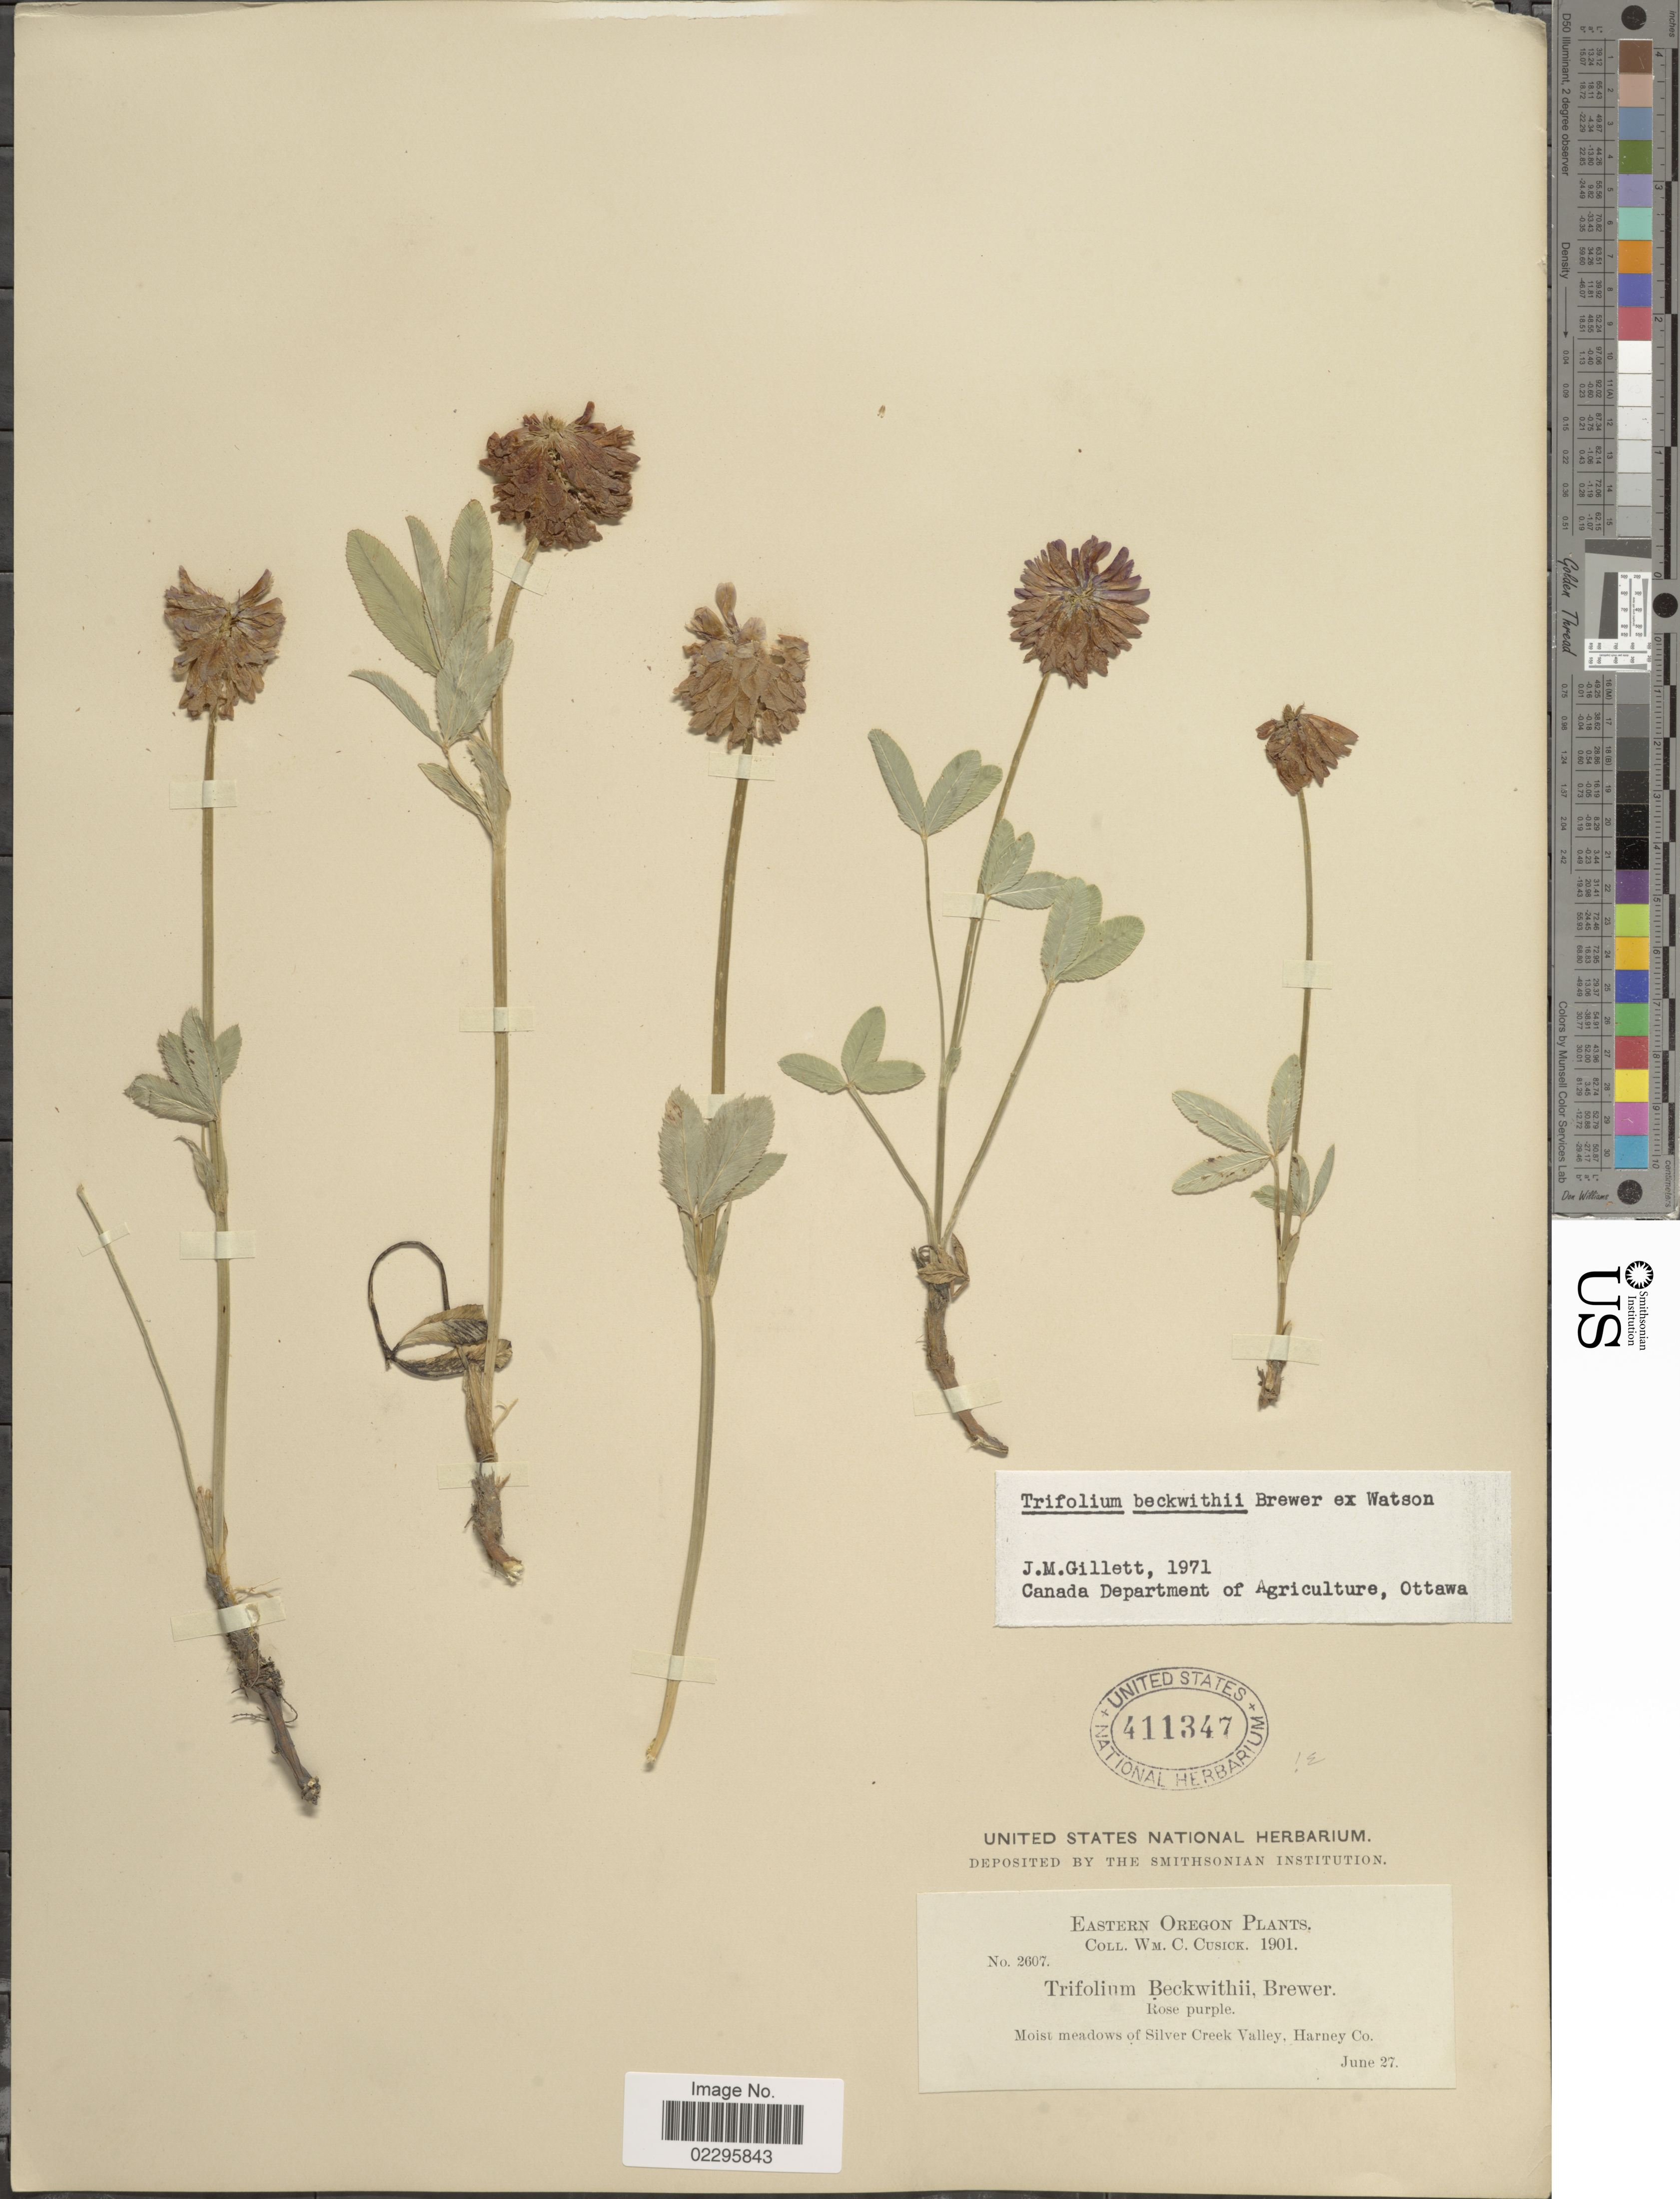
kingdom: Plantae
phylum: Tracheophyta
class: Magnoliopsida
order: Fabales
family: Fabaceae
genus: Trifolium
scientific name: Trifolium beckwithii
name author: S. Watson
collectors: W. C. Cusick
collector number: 2607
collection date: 1901-06-27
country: United States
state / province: Oregon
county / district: Harney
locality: Eastern Oregon, moist meadows of Sivler Creek Valley, Harney Co.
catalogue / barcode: US 411347